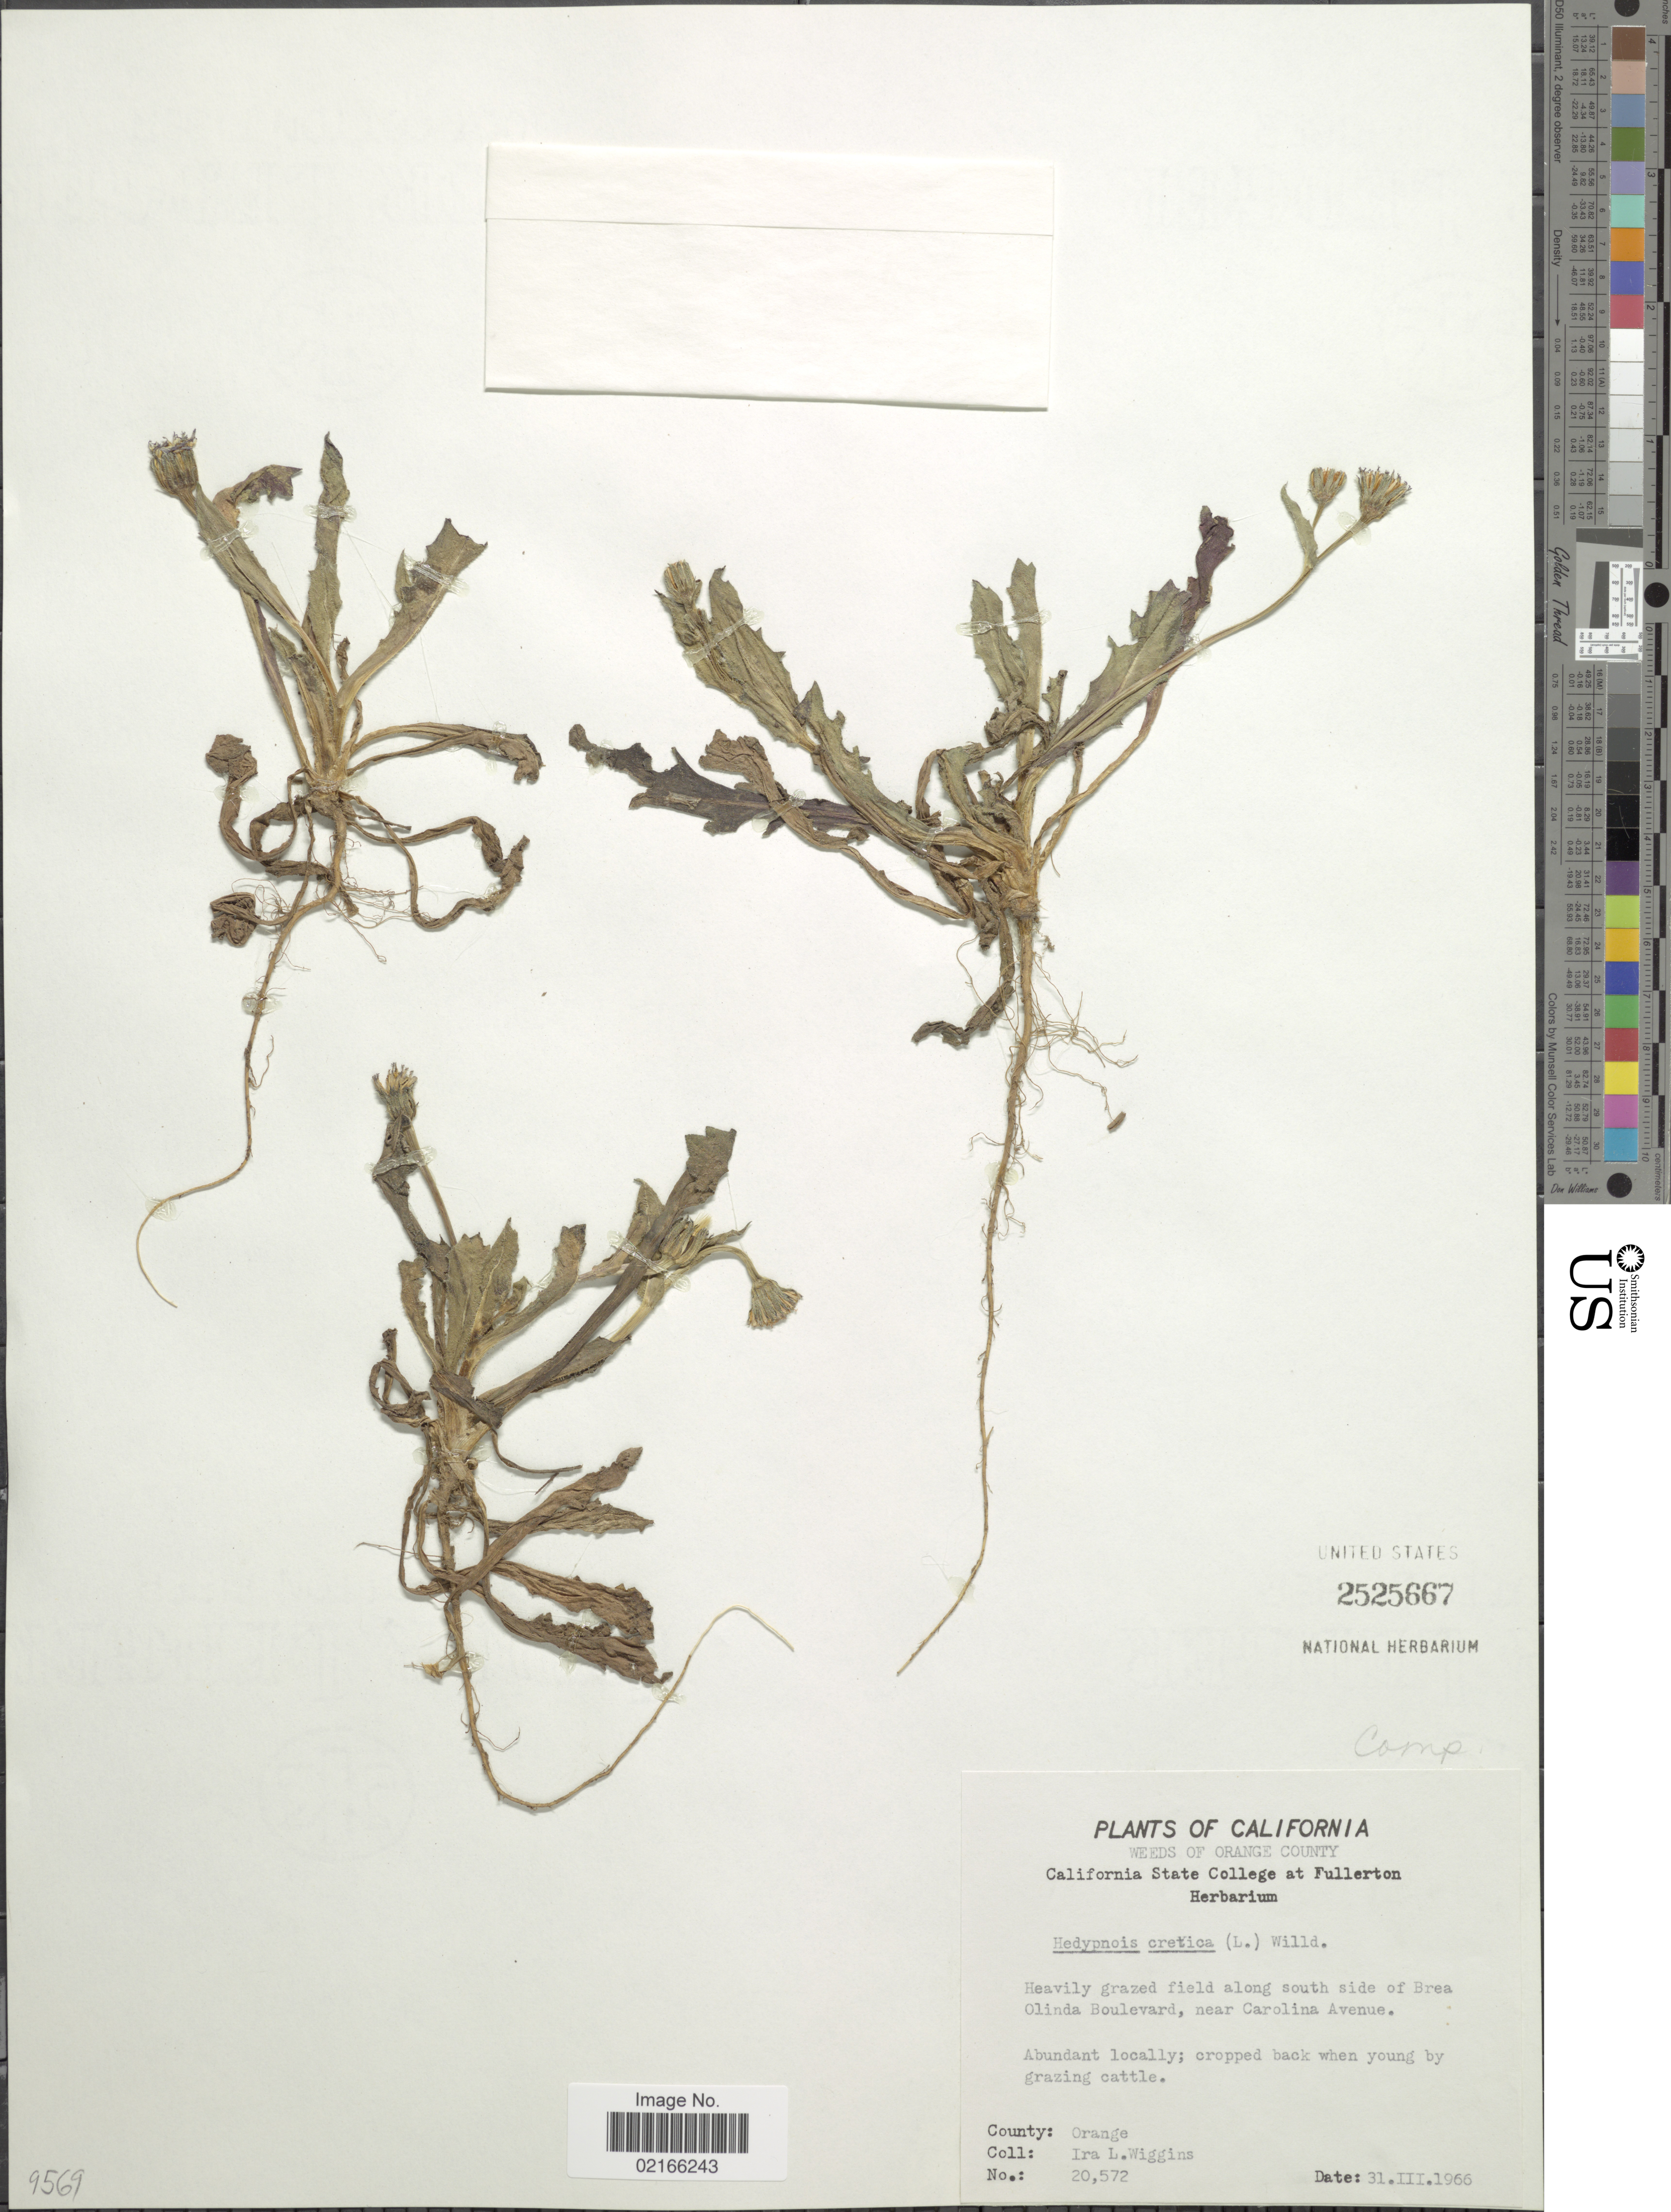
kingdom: Plantae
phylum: Tracheophyta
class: Magnoliopsida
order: Asterales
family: Asteraceae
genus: Hedypnois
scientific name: Hedypnois rhagadioloides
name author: (L.) F.W. Schmidt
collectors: I. L. Wiggins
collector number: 20572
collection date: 1966-03-31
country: United States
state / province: California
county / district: Orange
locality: Orange County. Along south side of Brea Olinda Boulevard, near Carolina Avenue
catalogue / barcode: US 2525667